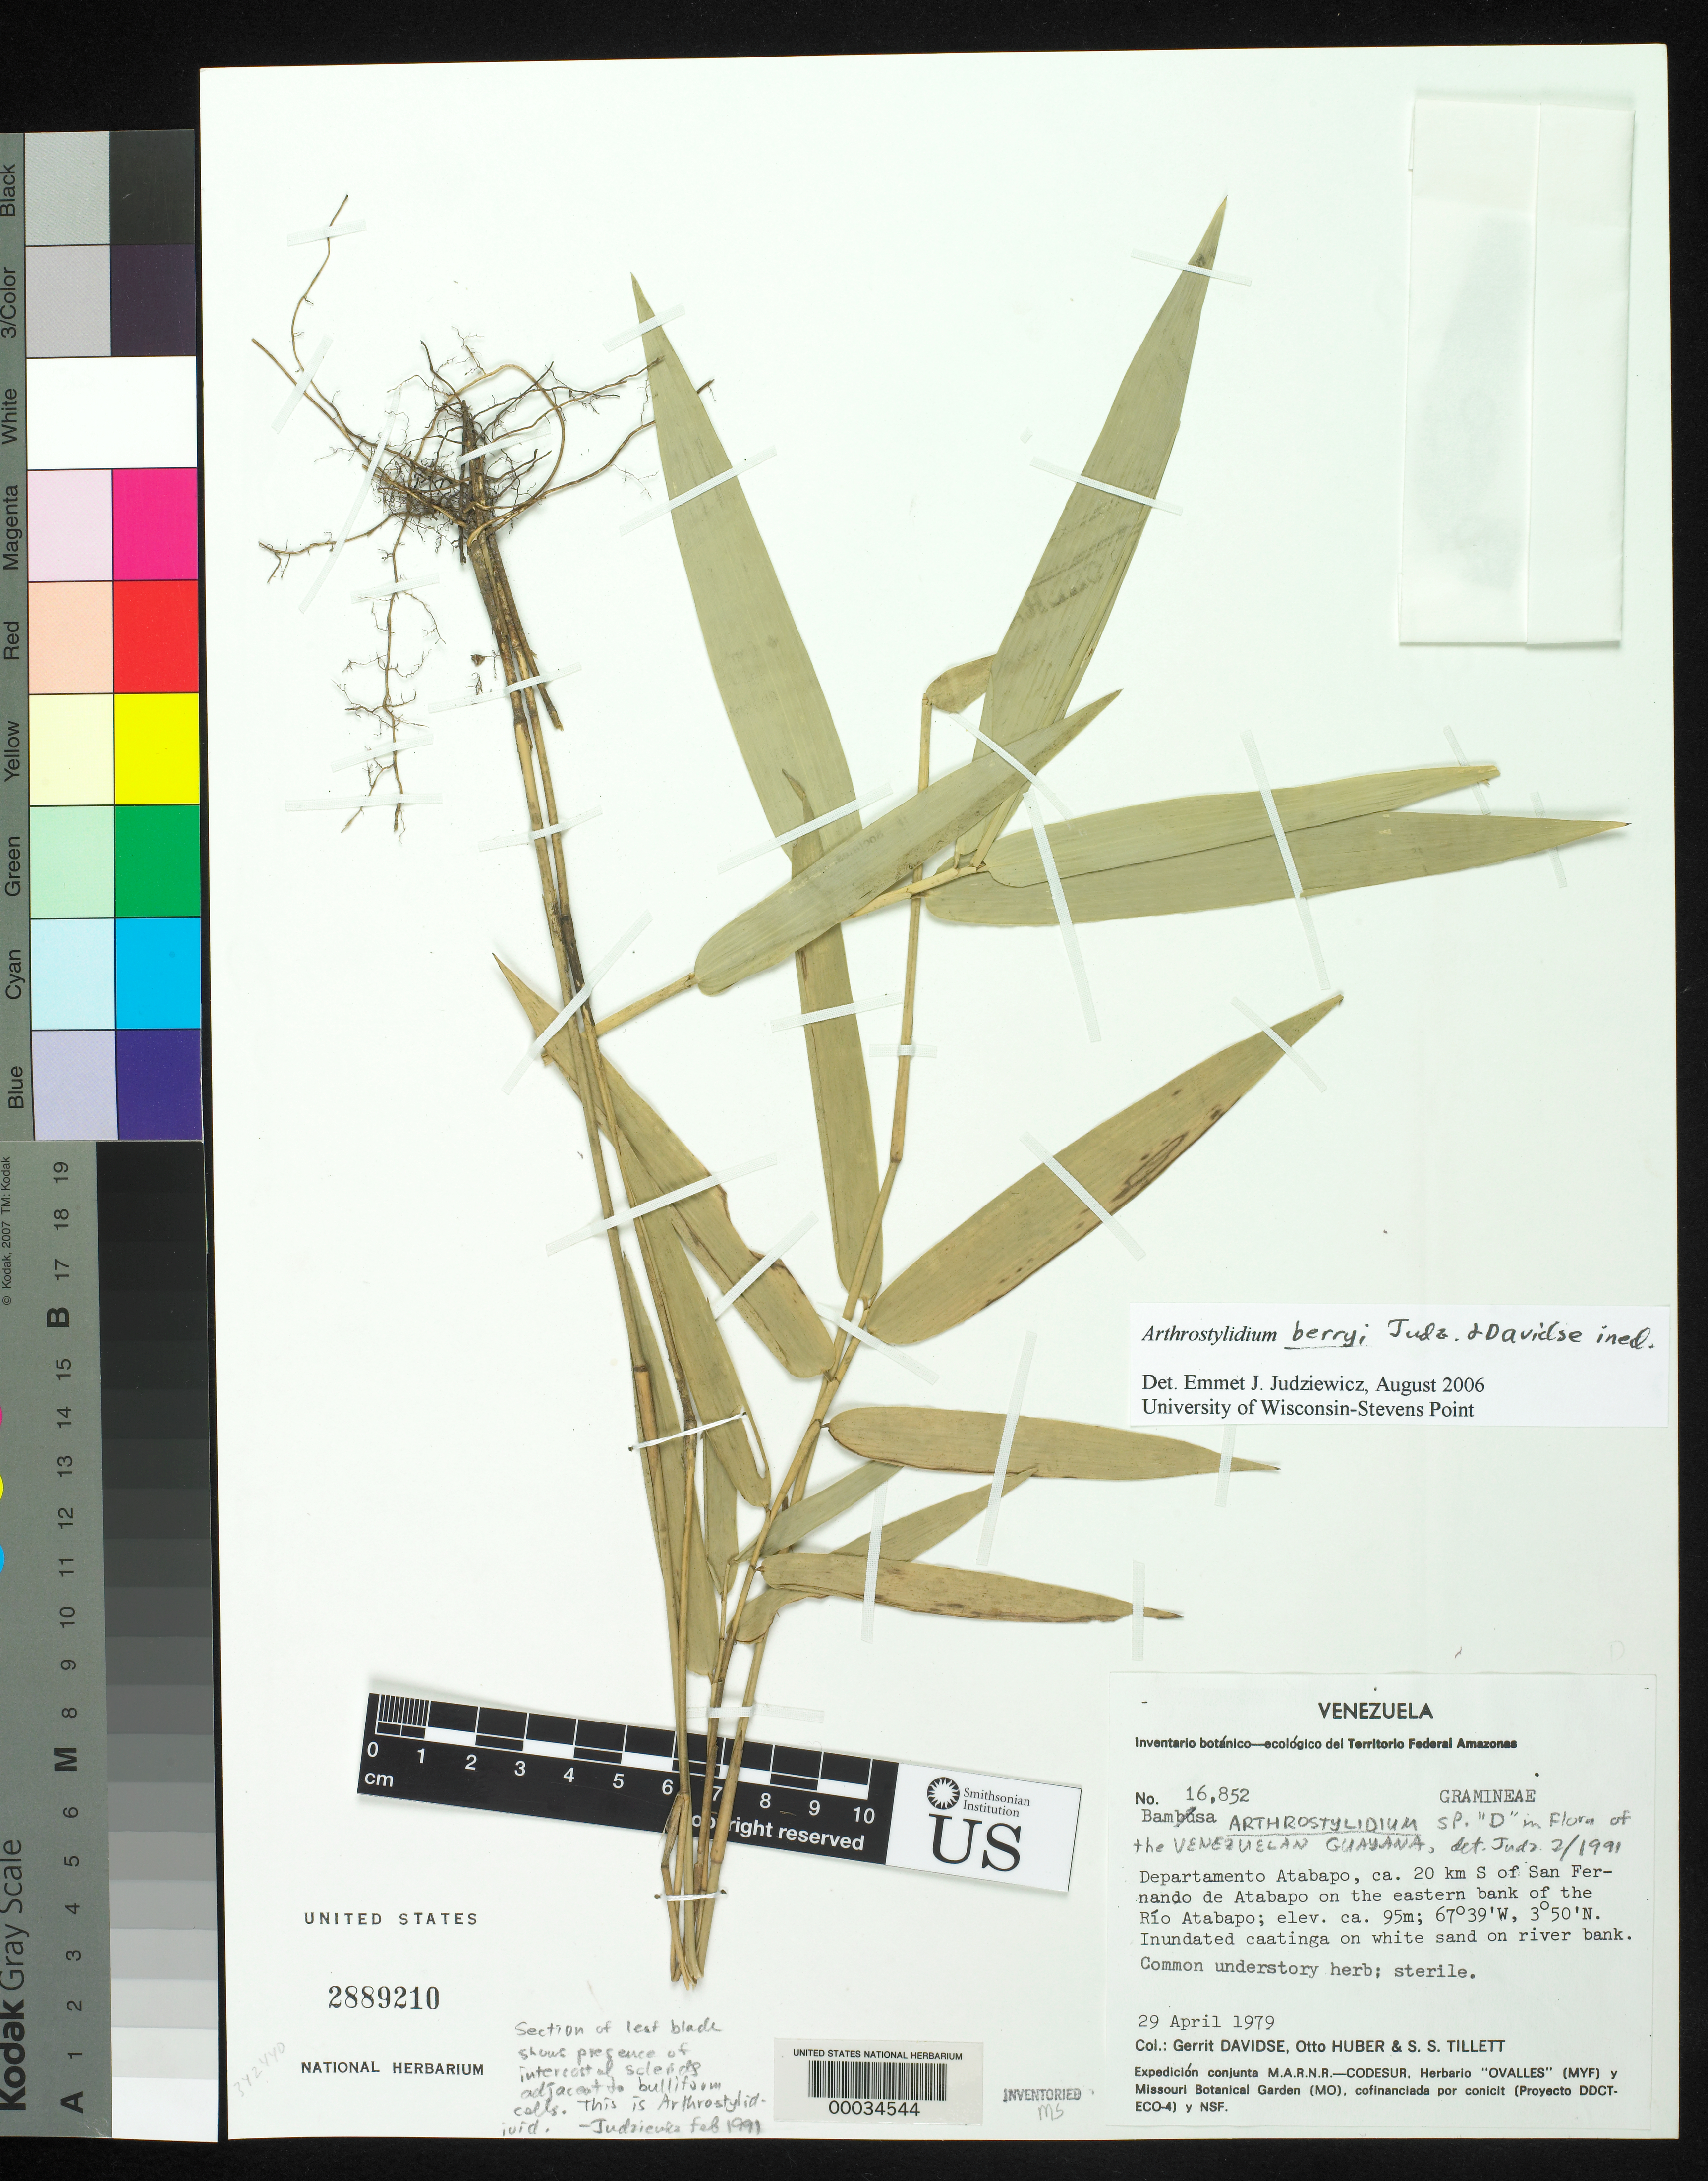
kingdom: Plantae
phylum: Tracheophyta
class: Liliopsida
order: Poales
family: Poaceae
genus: Arthrostylidium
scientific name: Arthrostylidium sp.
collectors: G. Davidse, O. Huber & S. S. Tillett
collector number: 16852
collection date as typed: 29 Apr 1979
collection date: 1979-04-29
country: Venezuela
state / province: Amazonas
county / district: Atabapo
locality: Ca 20 km s of San Fernando de Atabapo on eastern bank of Rio Atabapo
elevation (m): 95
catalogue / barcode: US 2889210